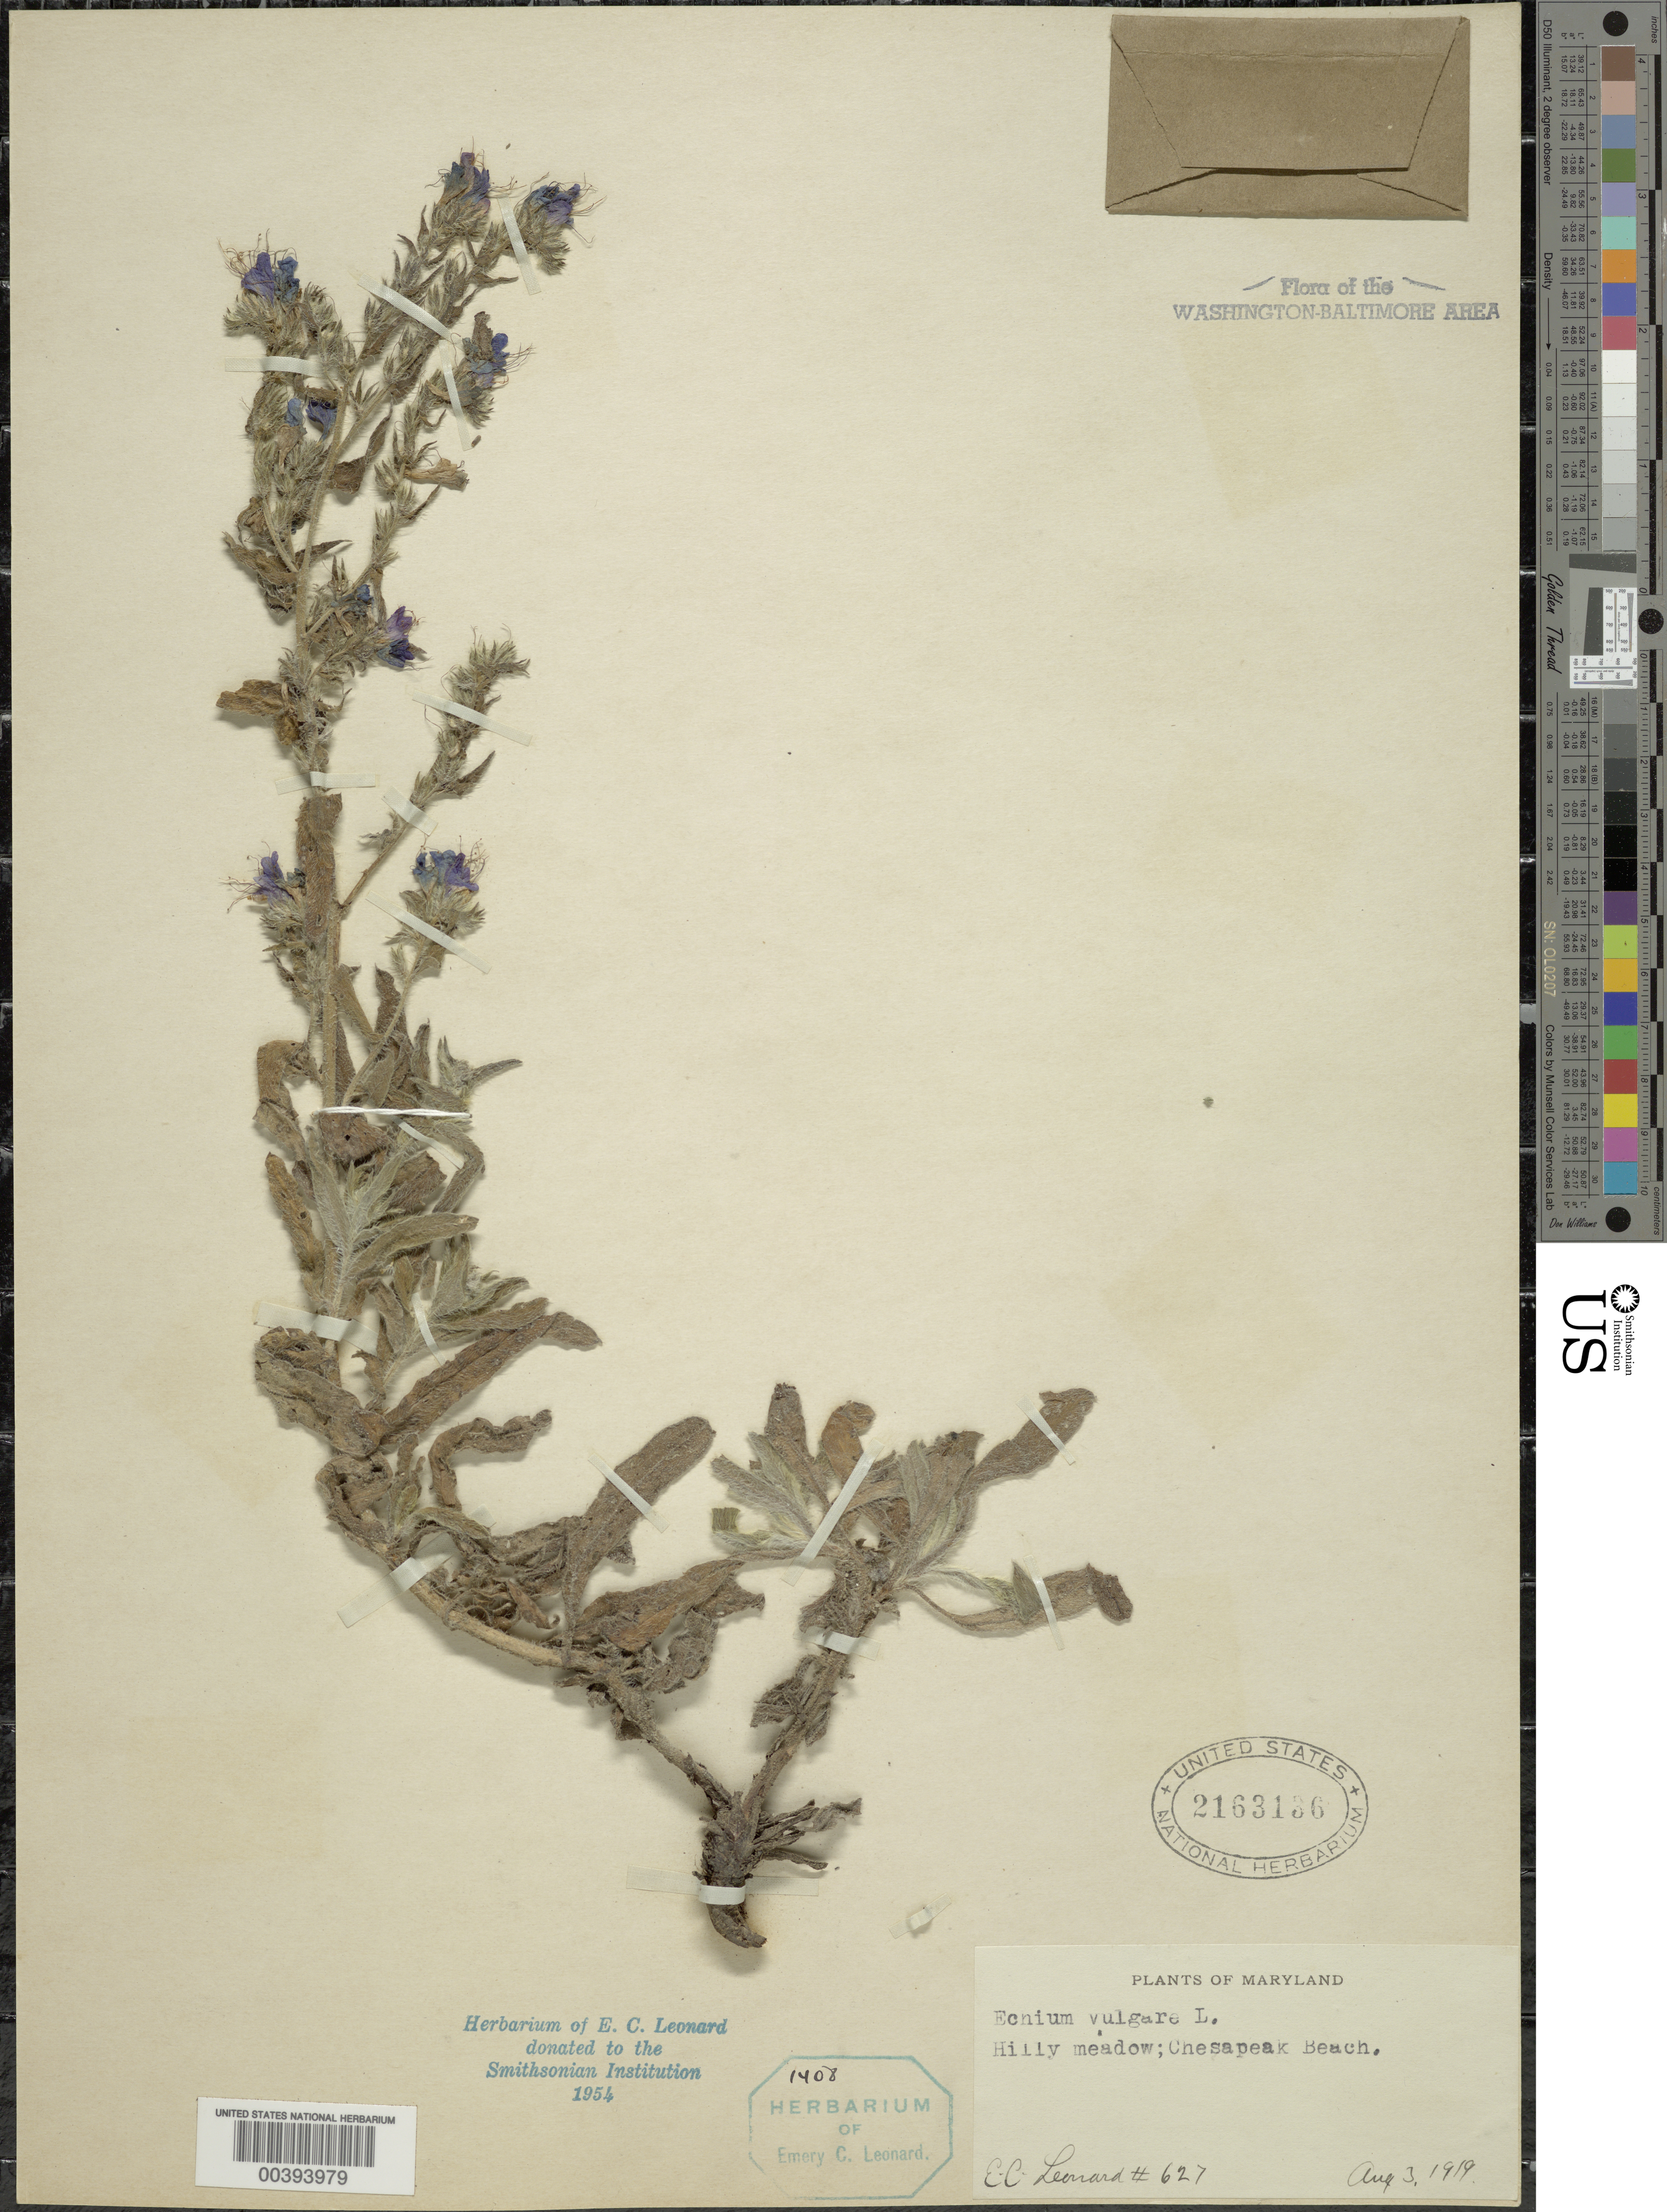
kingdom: Plantae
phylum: Tracheophyta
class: Magnoliopsida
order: Boraginales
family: Boraginaceae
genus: Echium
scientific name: Echium vulgare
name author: L.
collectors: E. C. Leonard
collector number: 627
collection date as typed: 03 Aug 1919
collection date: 1919-08-03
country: United States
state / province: Maryland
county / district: Calvert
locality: Chesapeake Beach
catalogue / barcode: US 2163136